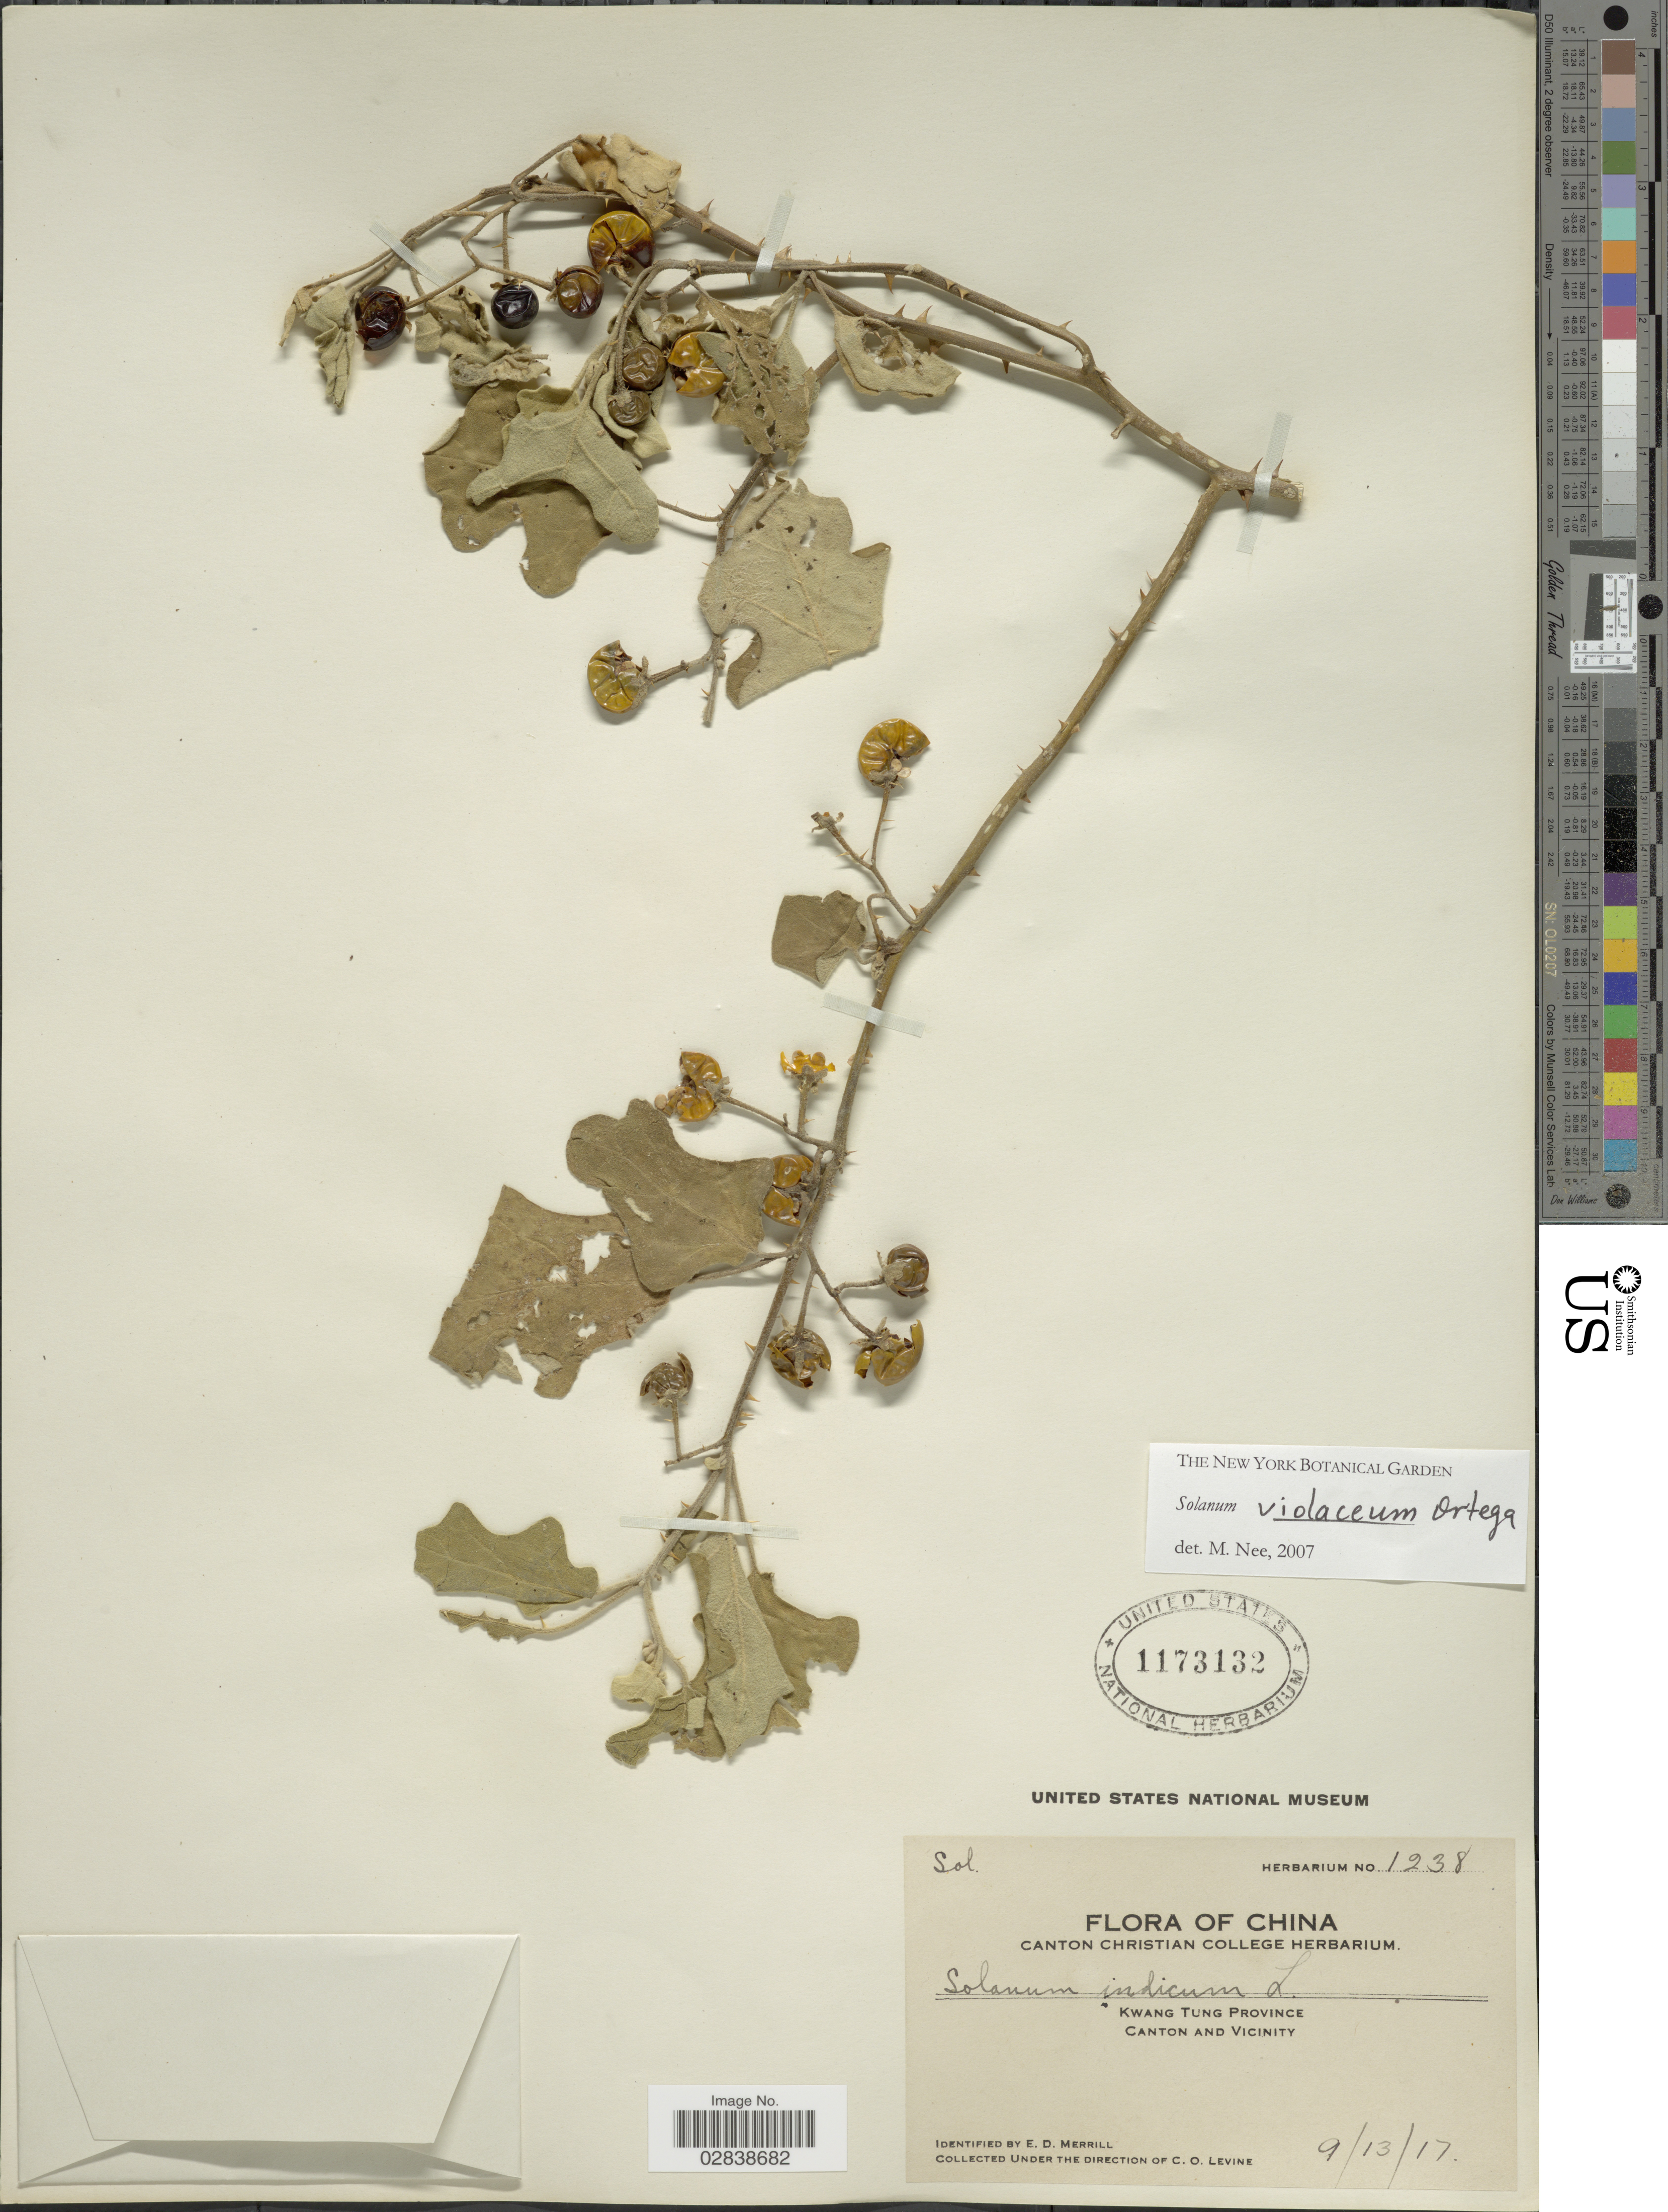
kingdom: Plantae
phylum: Tracheophyta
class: Magnoliopsida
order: Solanales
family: Solanaceae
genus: Solanum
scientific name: Solanum violaceum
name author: Ortega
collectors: C. O. Levine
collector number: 1238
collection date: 1917-09-13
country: China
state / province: Guangdong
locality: Kwang Tung Province. Canton and vicinity.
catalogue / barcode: US 1173132